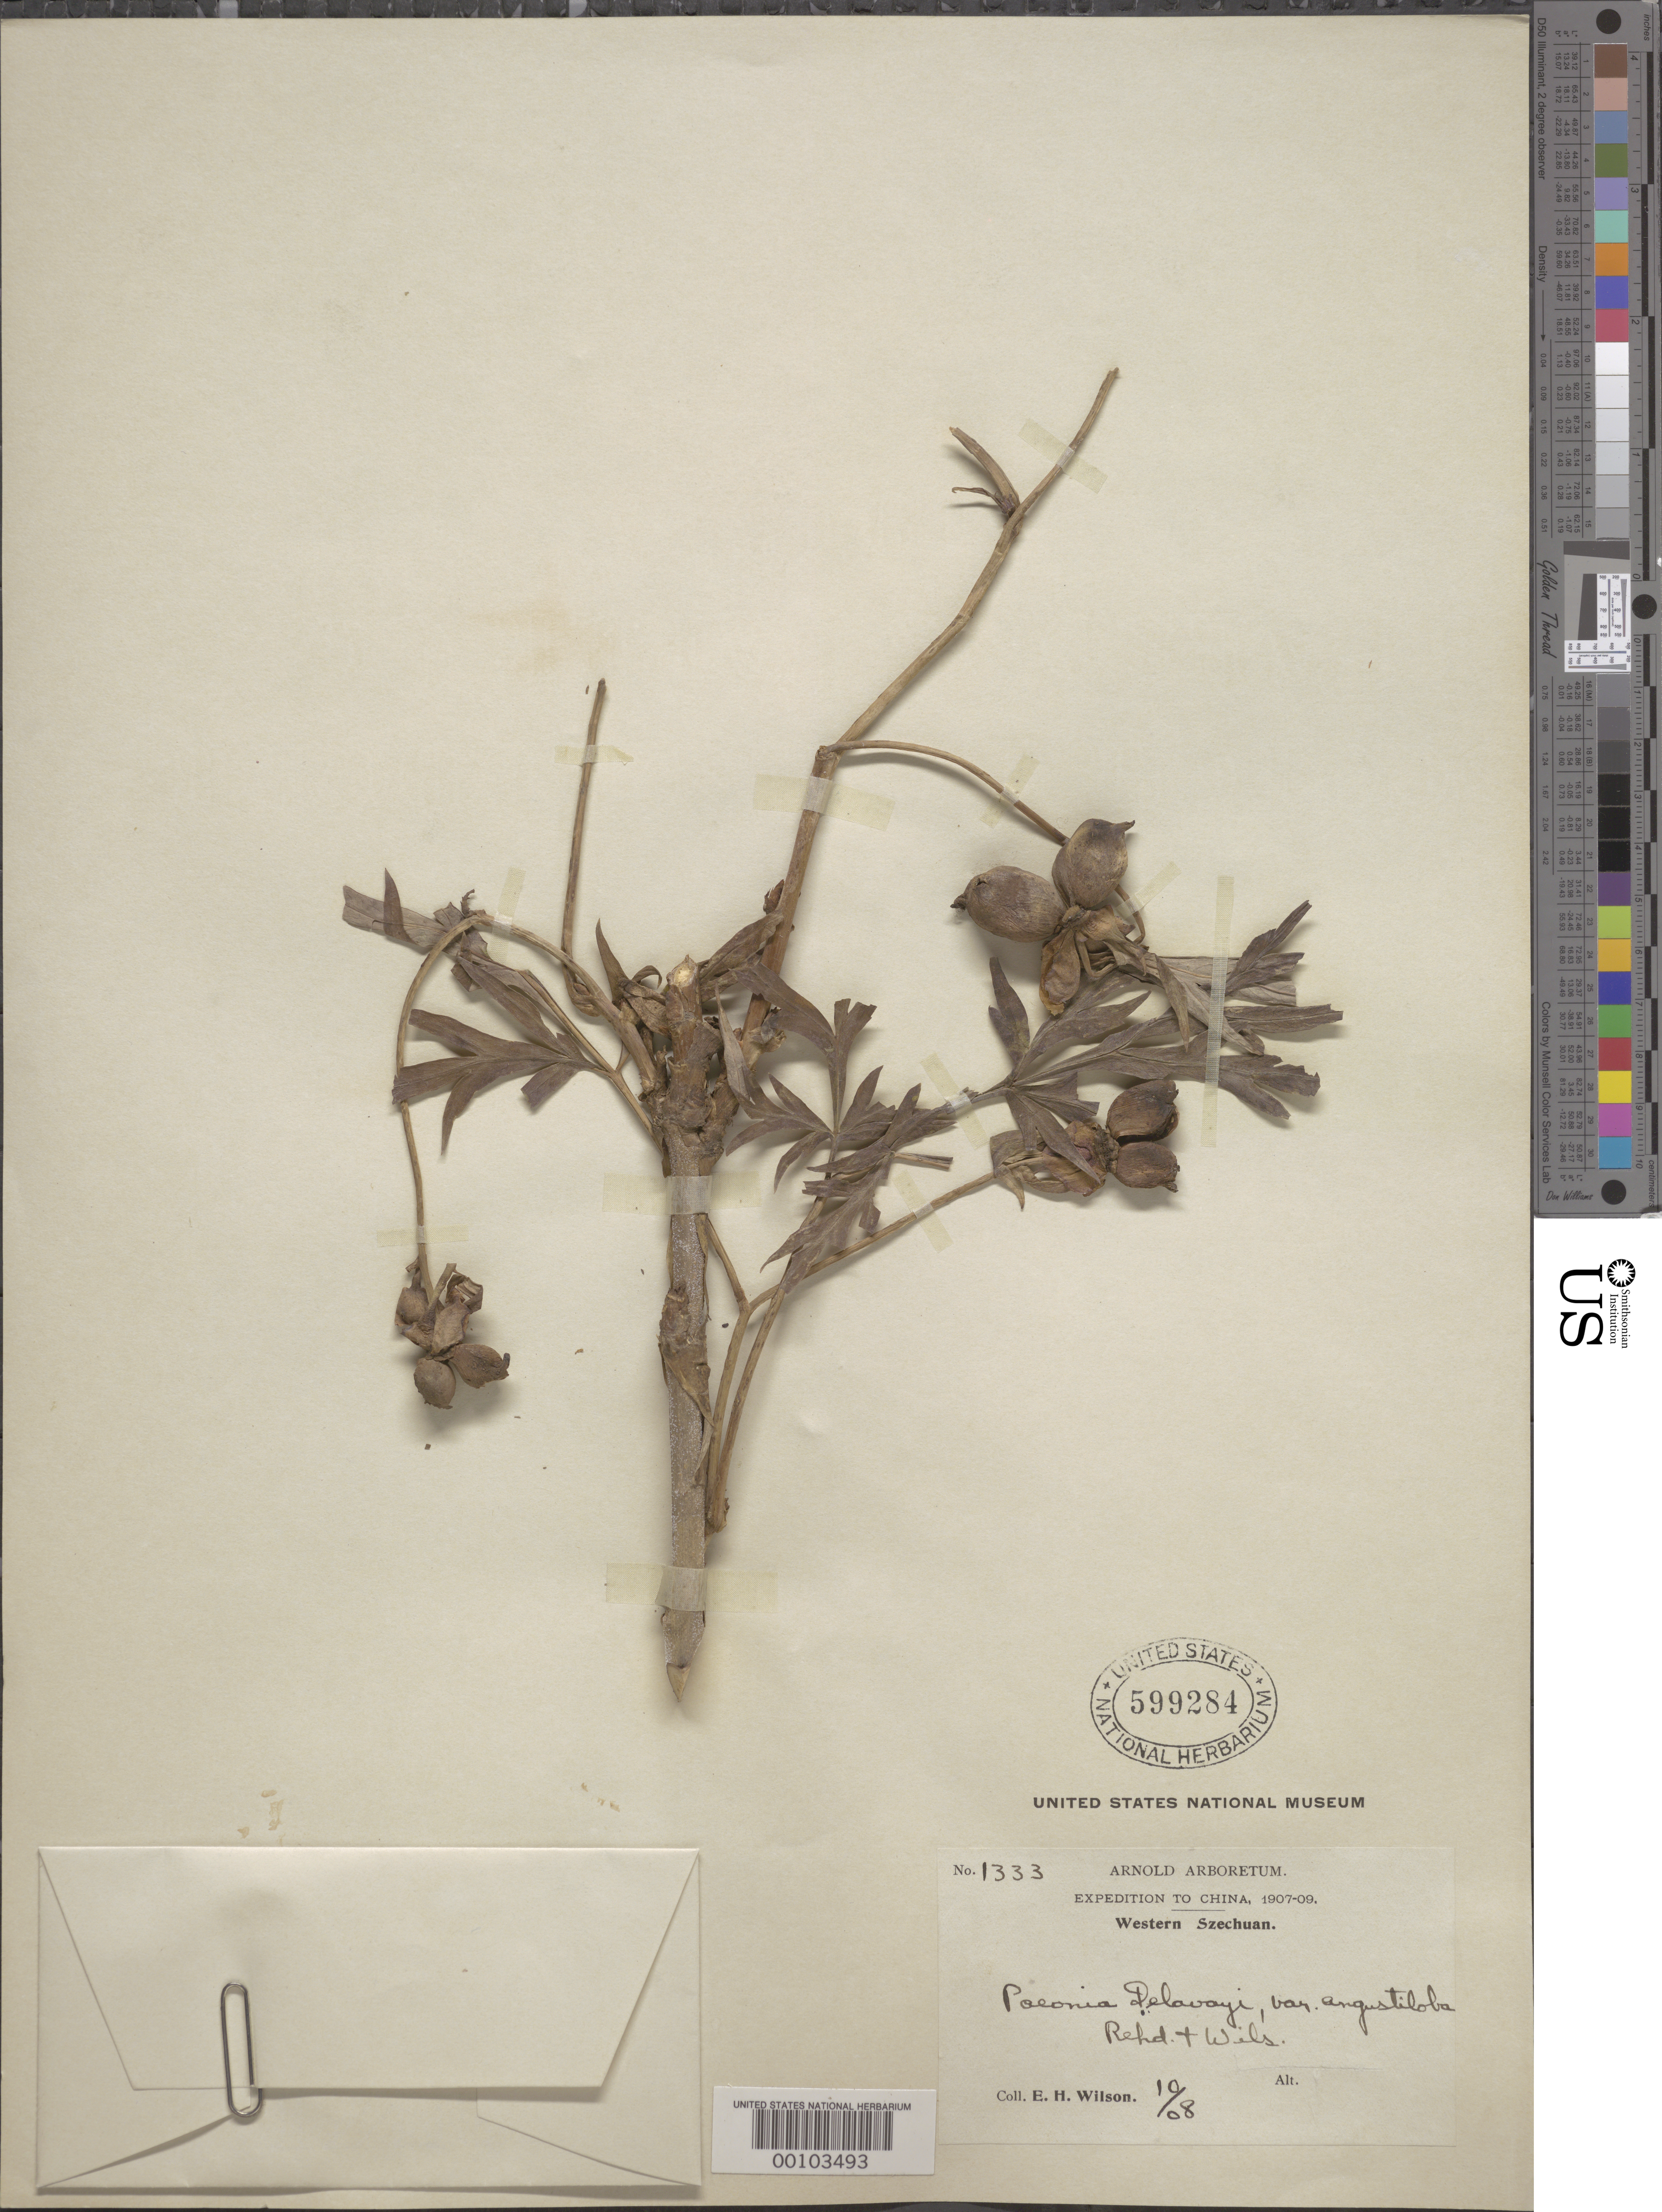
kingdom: Plantae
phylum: Tracheophyta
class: Magnoliopsida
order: Saxifragales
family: Paeoniaceae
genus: Paeonia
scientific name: Paeonia delavayi var. angustiloba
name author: Rehder & E.H. Wilson in Sarg.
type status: Isotype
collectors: E. H. Wilson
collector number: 1333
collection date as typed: Oct 1908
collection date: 1908-10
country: China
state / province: Sichuan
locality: West of Tachien-lu, Yalung River Descent.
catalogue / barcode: US 599284